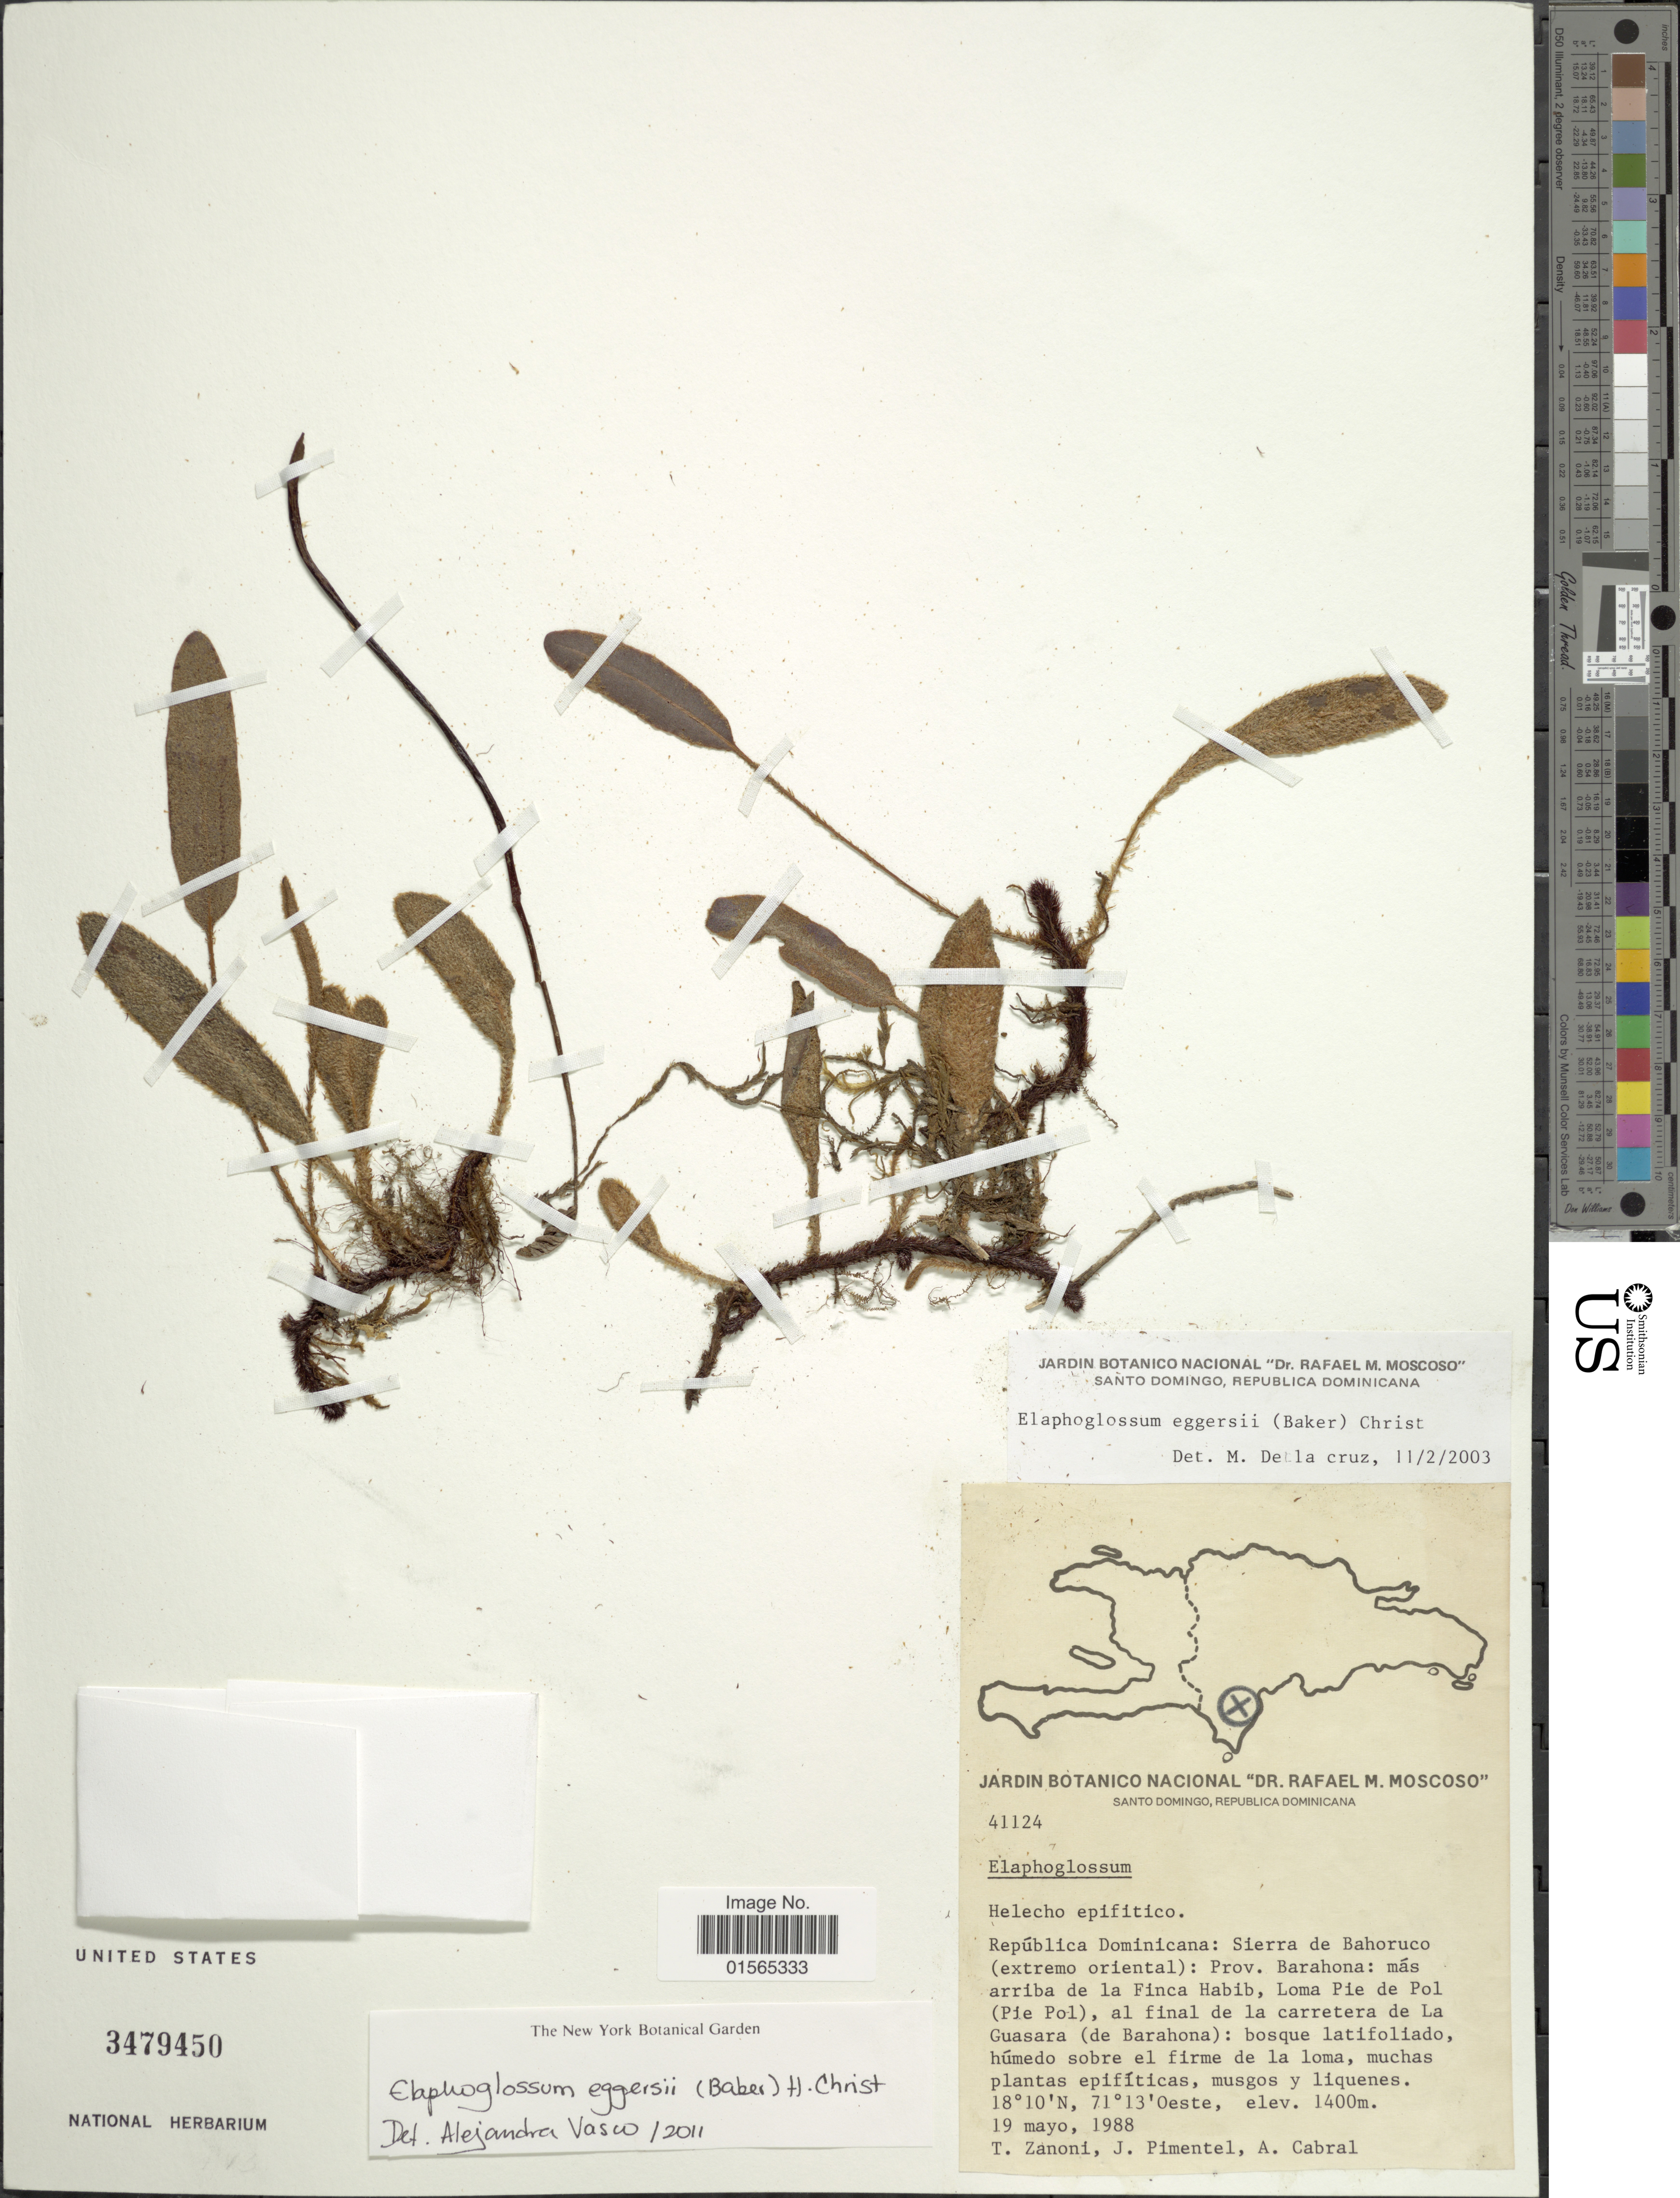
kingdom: Plantae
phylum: Tracheophyta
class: Polypodiopsida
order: Polypodiales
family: Dryopteridaceae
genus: Elaphoglossum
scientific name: Elaphoglossum eggersii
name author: (Baker) Christ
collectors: T. A. Zanoni, J. Pimentel & A. Cabral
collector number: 41124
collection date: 1988-05-19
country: Dominican Republic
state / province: Barahona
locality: Sierra de Bahoruco (extremo oriental): mas arriba de la Finca Habib, Loma Pie de Pol (Pie Pol), al final de la carretera de La Guasara (de Barahona)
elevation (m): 1400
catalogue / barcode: US 3479450